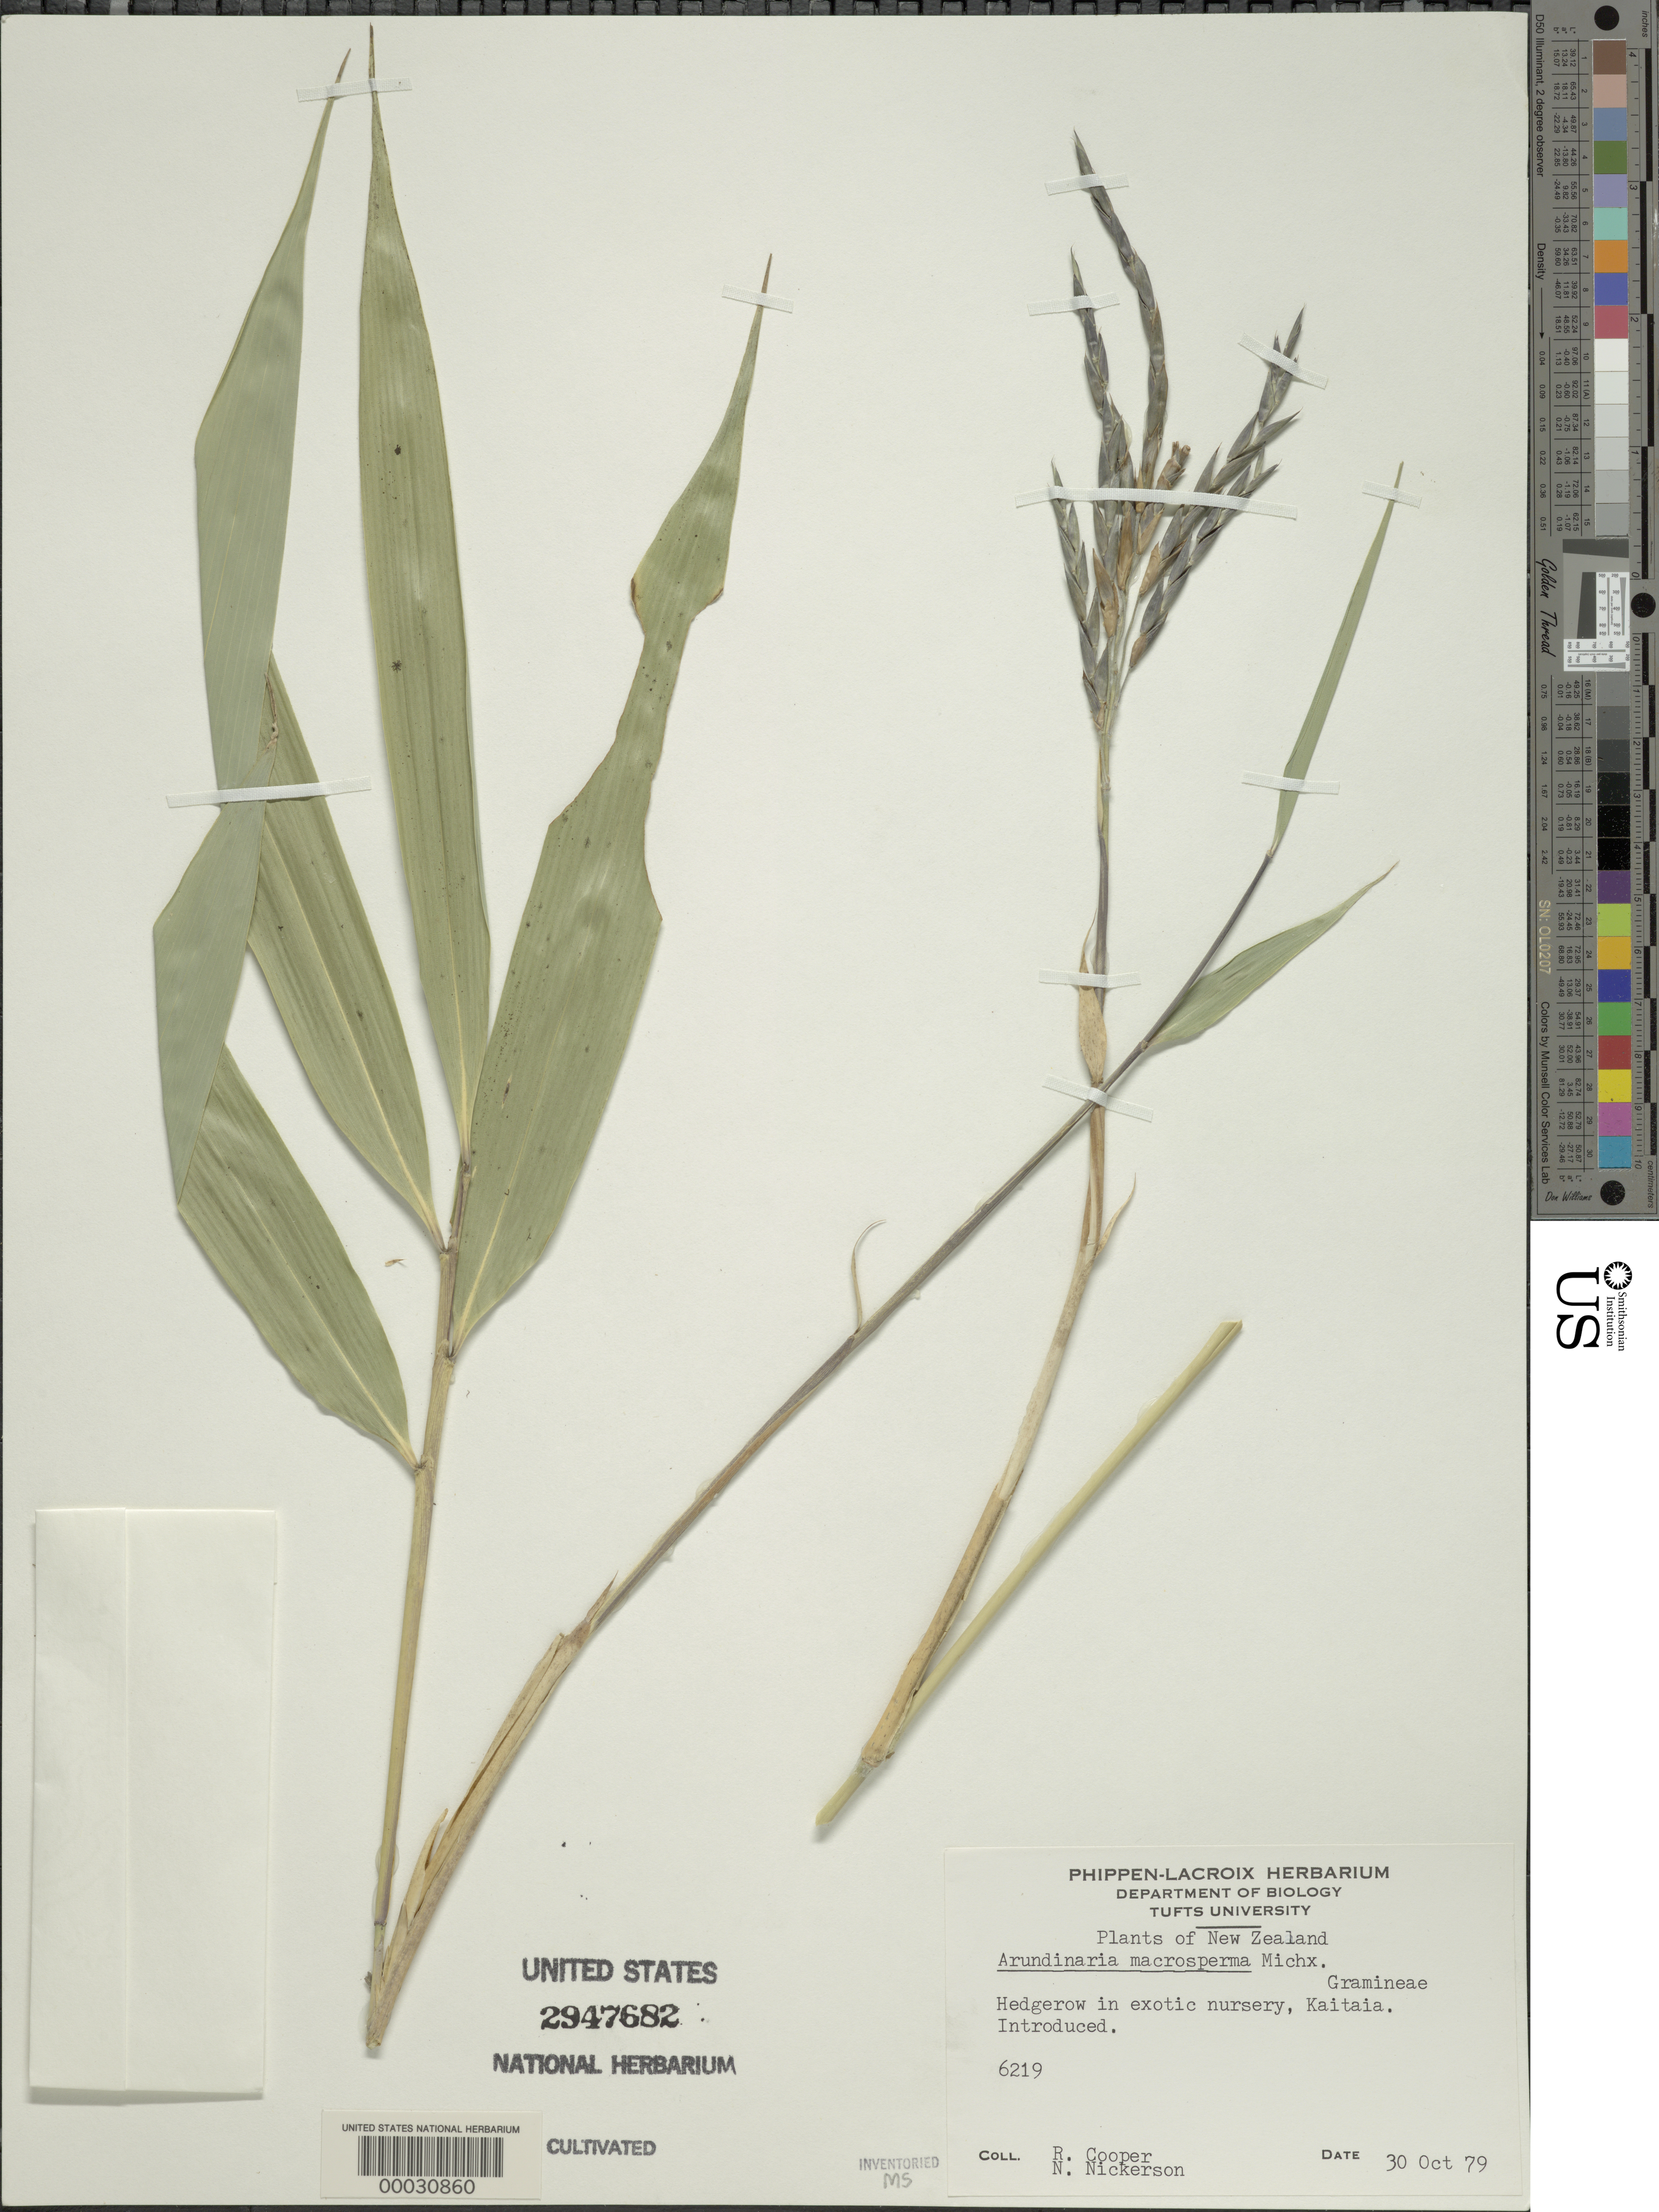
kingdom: Plantae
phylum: Tracheophyta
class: Liliopsida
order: Poales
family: Poaceae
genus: Arundinaria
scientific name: Arundinaria sp.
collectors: R. Cooper & N. Nickerson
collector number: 6219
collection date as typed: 30 Oct 1979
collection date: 1979-10-30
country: New Zealand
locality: Kaitaia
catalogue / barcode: US 2947682